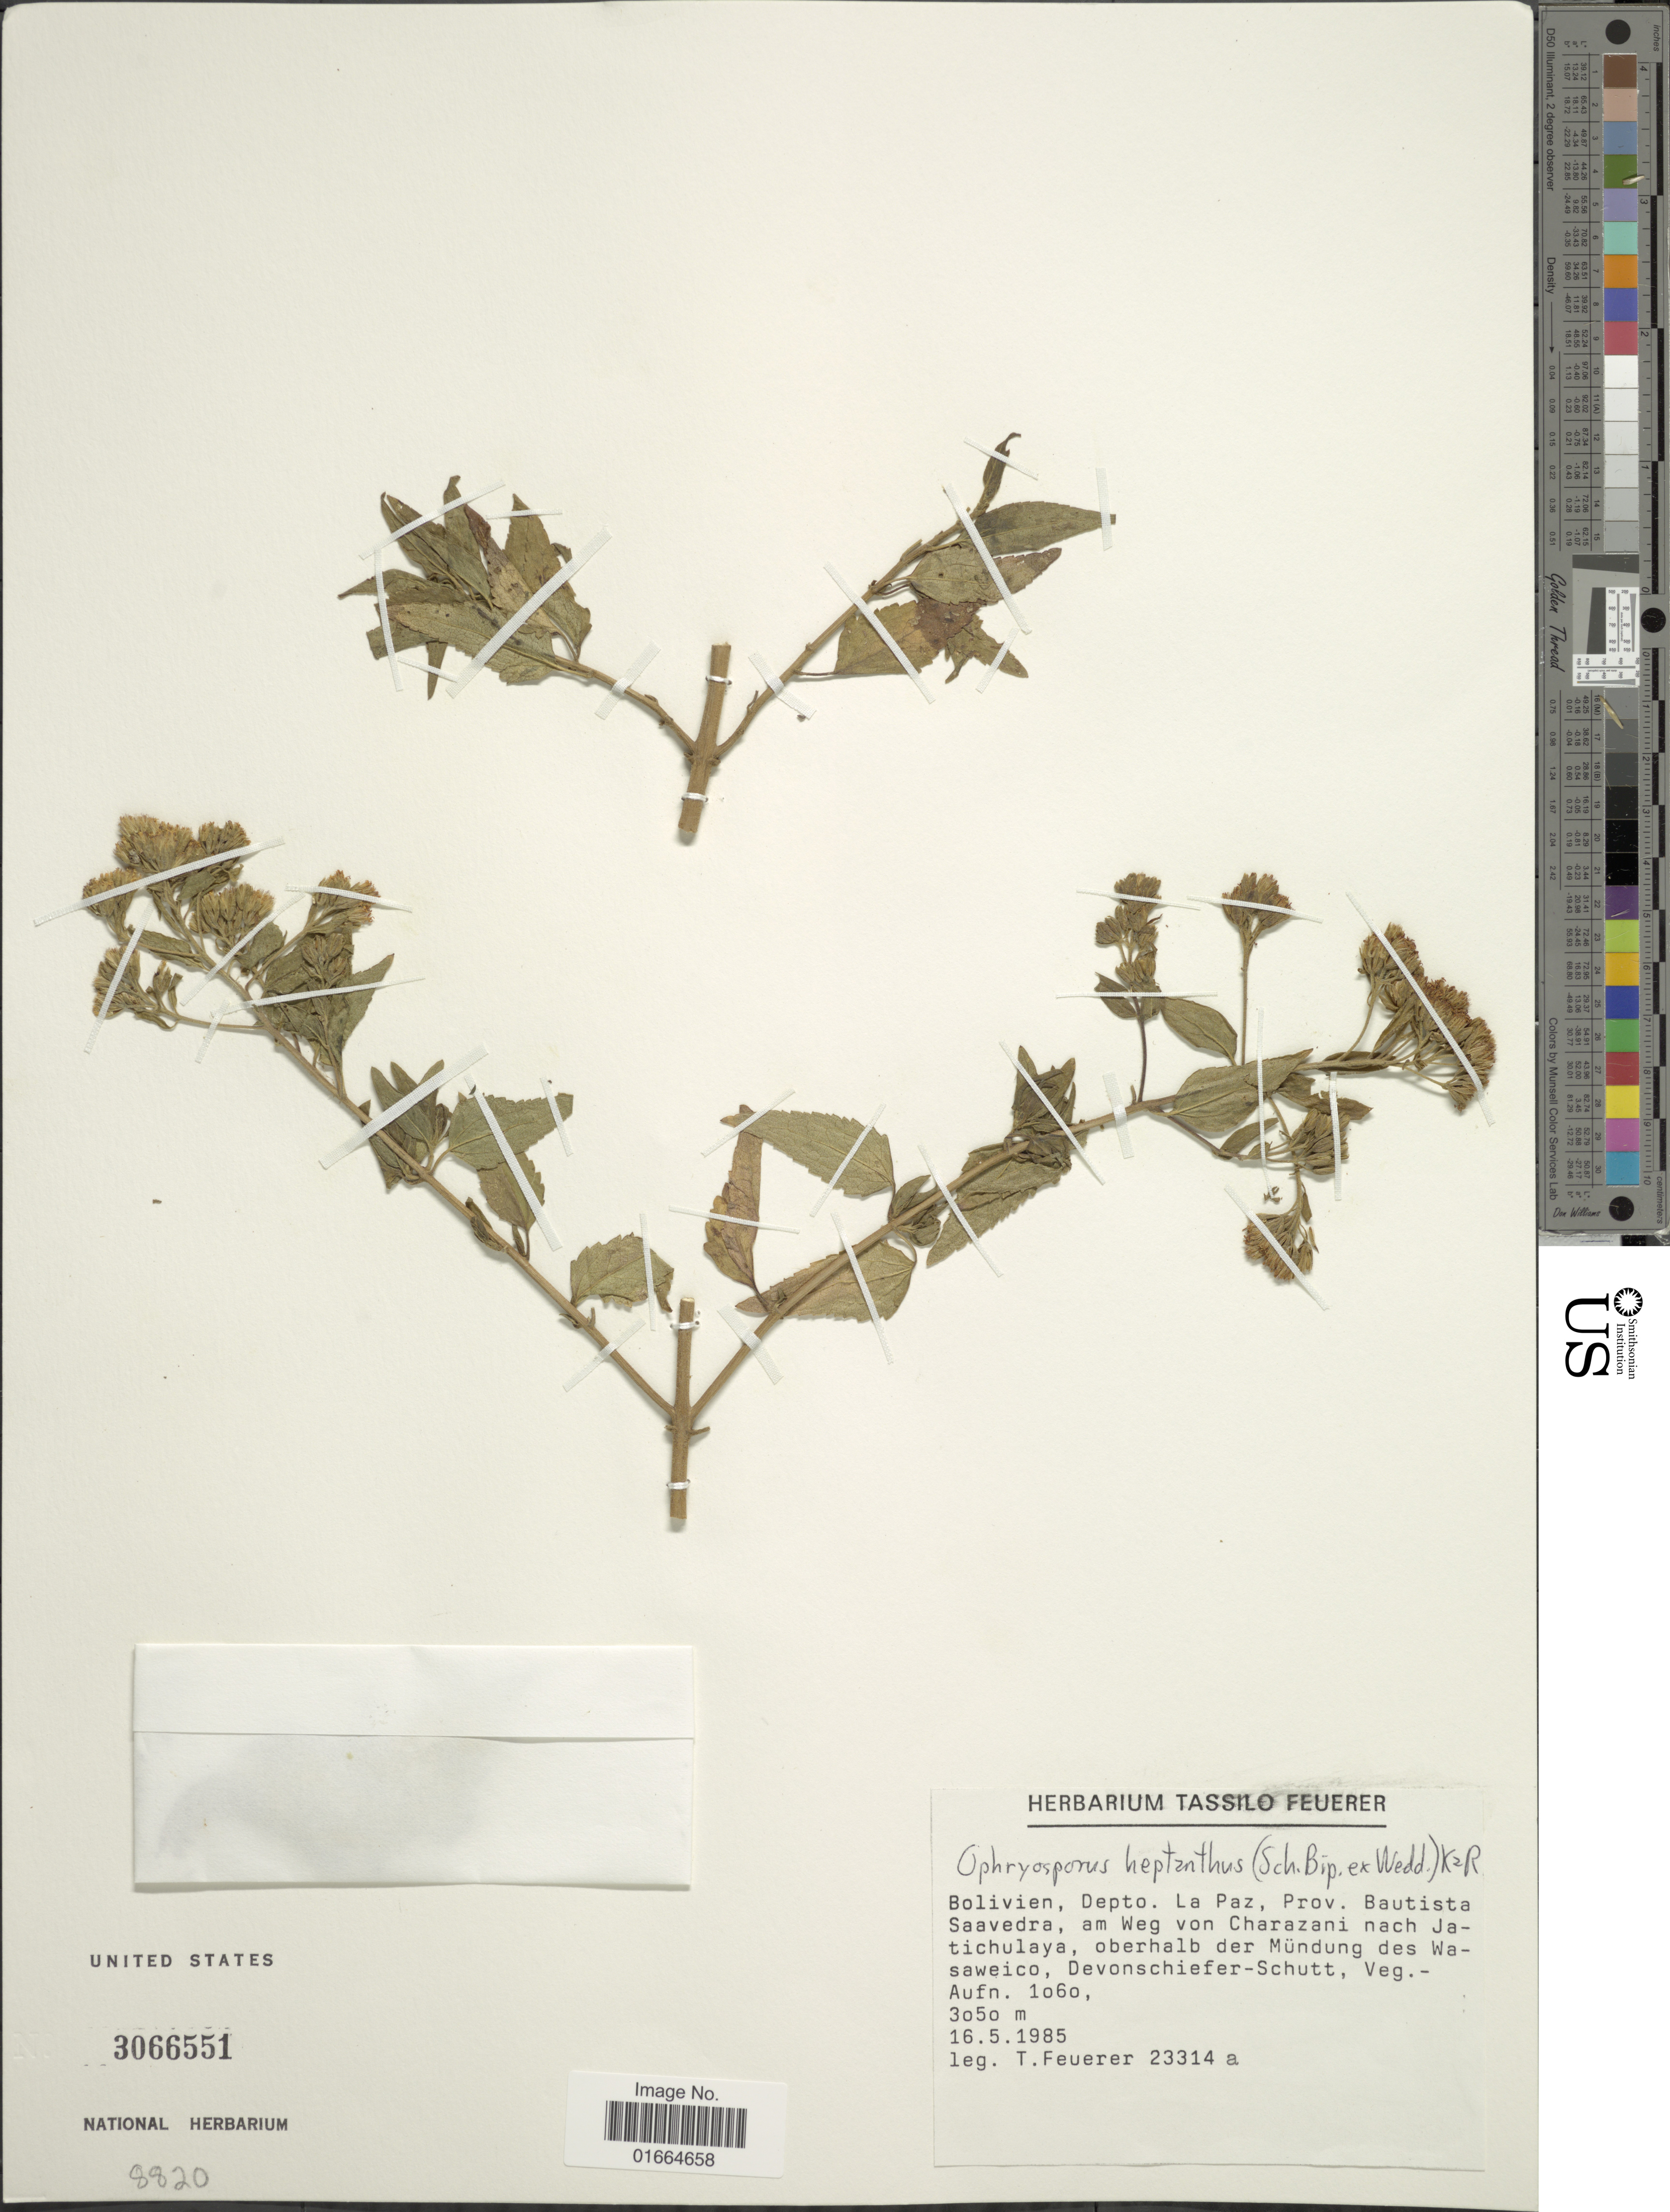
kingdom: Plantae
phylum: Tracheophyta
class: Magnoliopsida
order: Asterales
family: Asteraceae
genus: Ophryosporus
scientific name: Ophryosporus heptanthus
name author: (Sch. Bip. ex Wedd.) R.M. King & H. Rob.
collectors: T. Feuerer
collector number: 23314a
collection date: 1985-05-16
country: Bolivia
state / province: La Paz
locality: Bolivien, Depto. La Paz, Prov. Bautista Saavedra, am Weg von Charazani nach Jatichulaya, oberhalb der Mundung des Wasaweico, Devonschiefer-Schutt, Veg. - Aufn.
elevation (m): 3050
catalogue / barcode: US 3066551